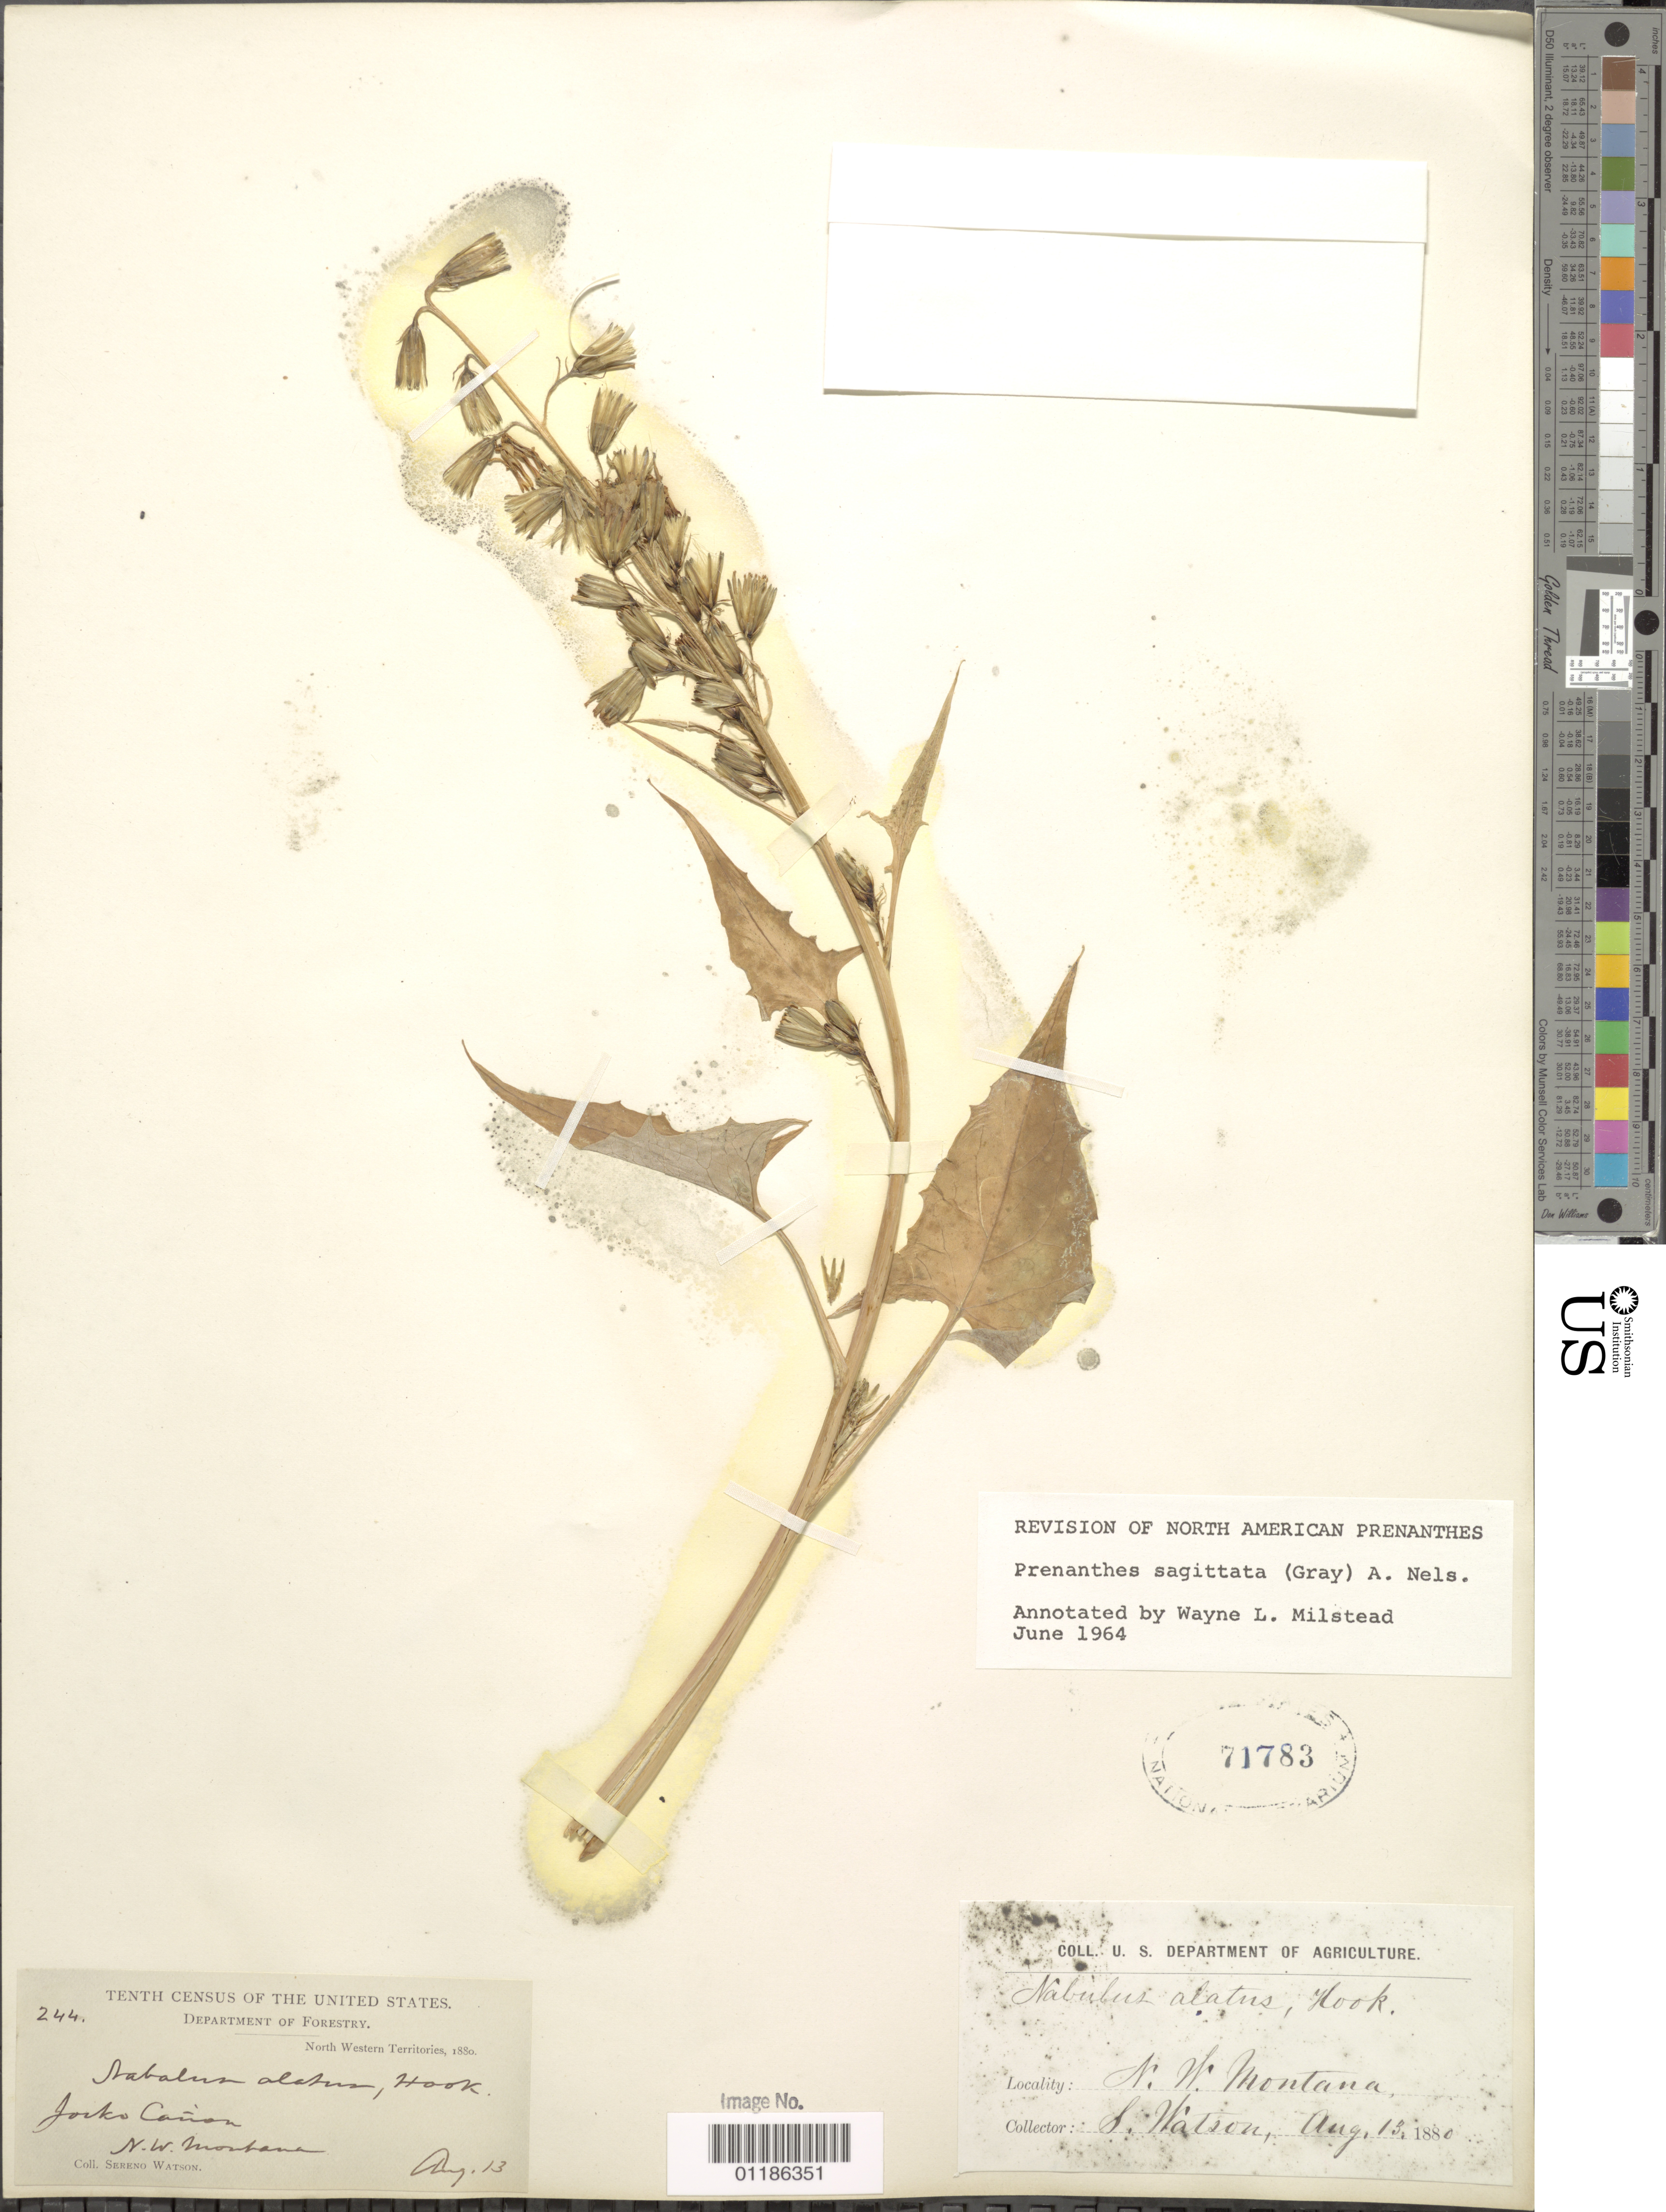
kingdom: Plantae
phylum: Tracheophyta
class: Magnoliopsida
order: Asterales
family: Asteraceae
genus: Nabalus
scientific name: Nabalus sagittatus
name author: (A. Gray) Rydb.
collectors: S. Watson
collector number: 244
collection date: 1880-08-13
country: United States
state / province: Montana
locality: Jocko Canyon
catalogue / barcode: US 71783